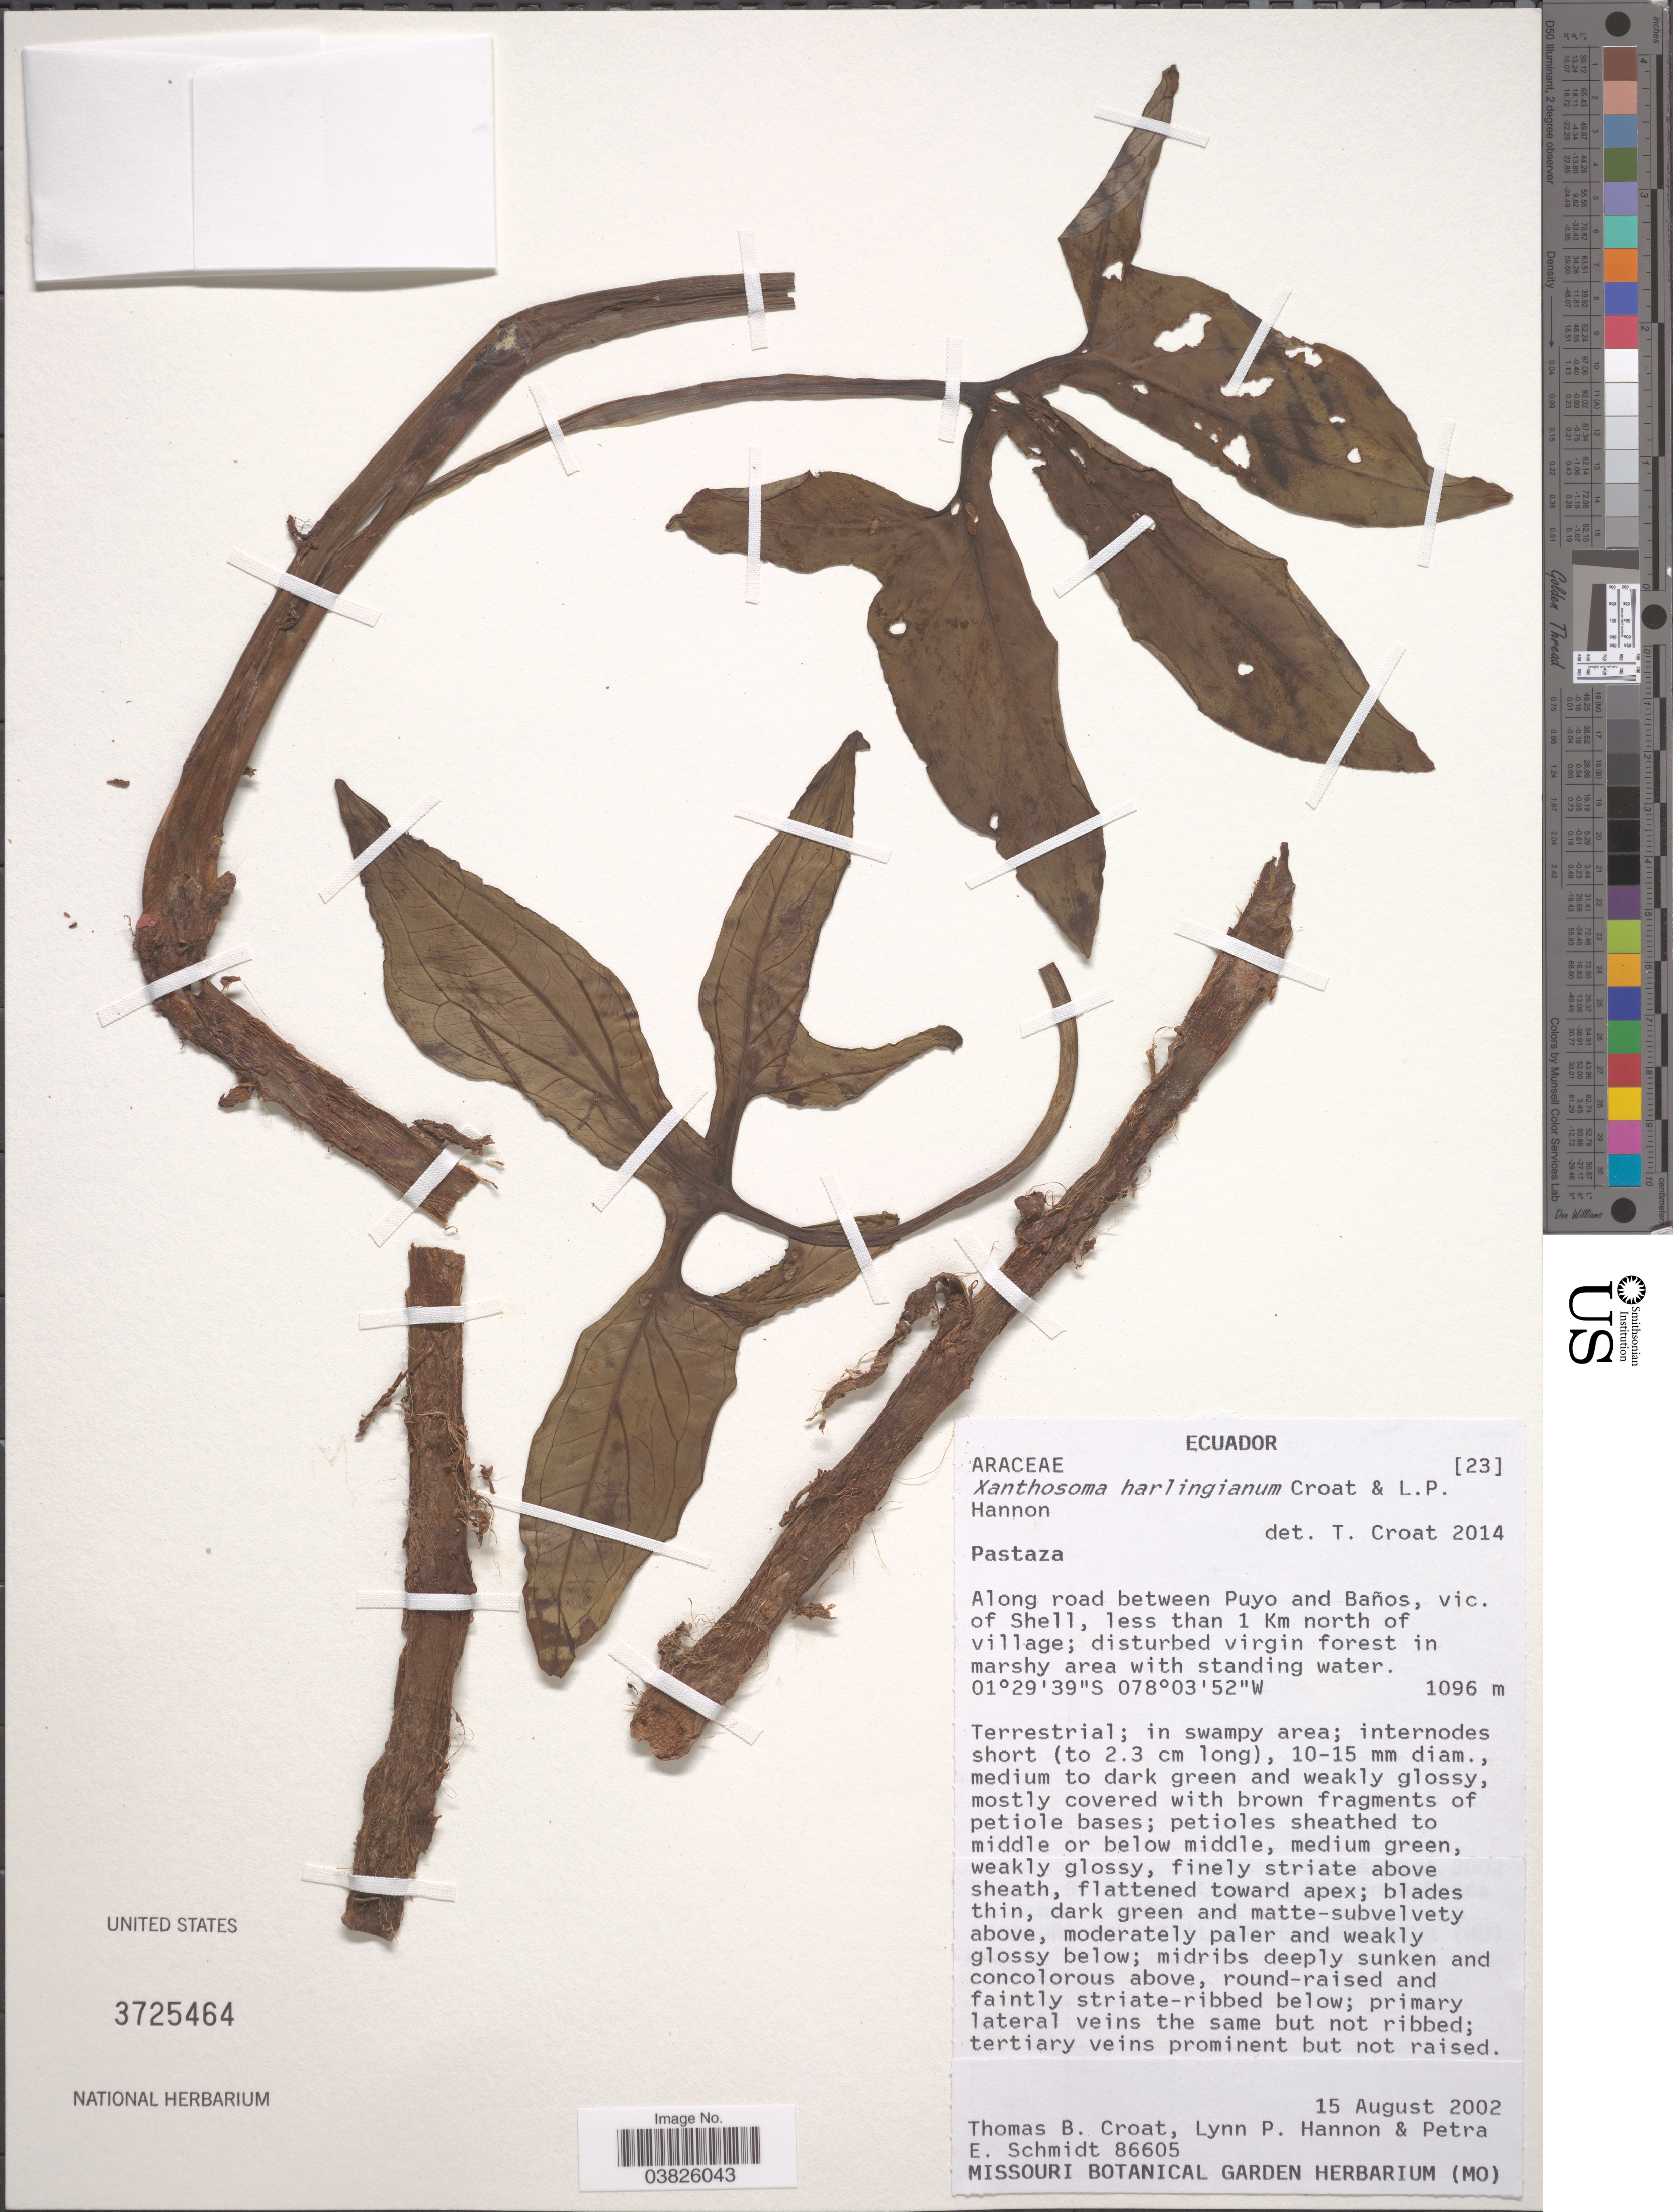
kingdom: Plantae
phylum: Tracheophyta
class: Liliopsida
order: Alismatales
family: Araceae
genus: Xanthosoma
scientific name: Xanthosoma harlingianum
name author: (Croat) Croat & L.P. Hannon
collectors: T. B. Croat, L. Hannon & P. Schmidt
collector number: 86605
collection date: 2002-08-15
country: Ecuador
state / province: Pastaza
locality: Along road between Puyo and Baños, vic. of Shell, less than 1 Km north of village.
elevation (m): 1096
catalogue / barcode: US 3725464